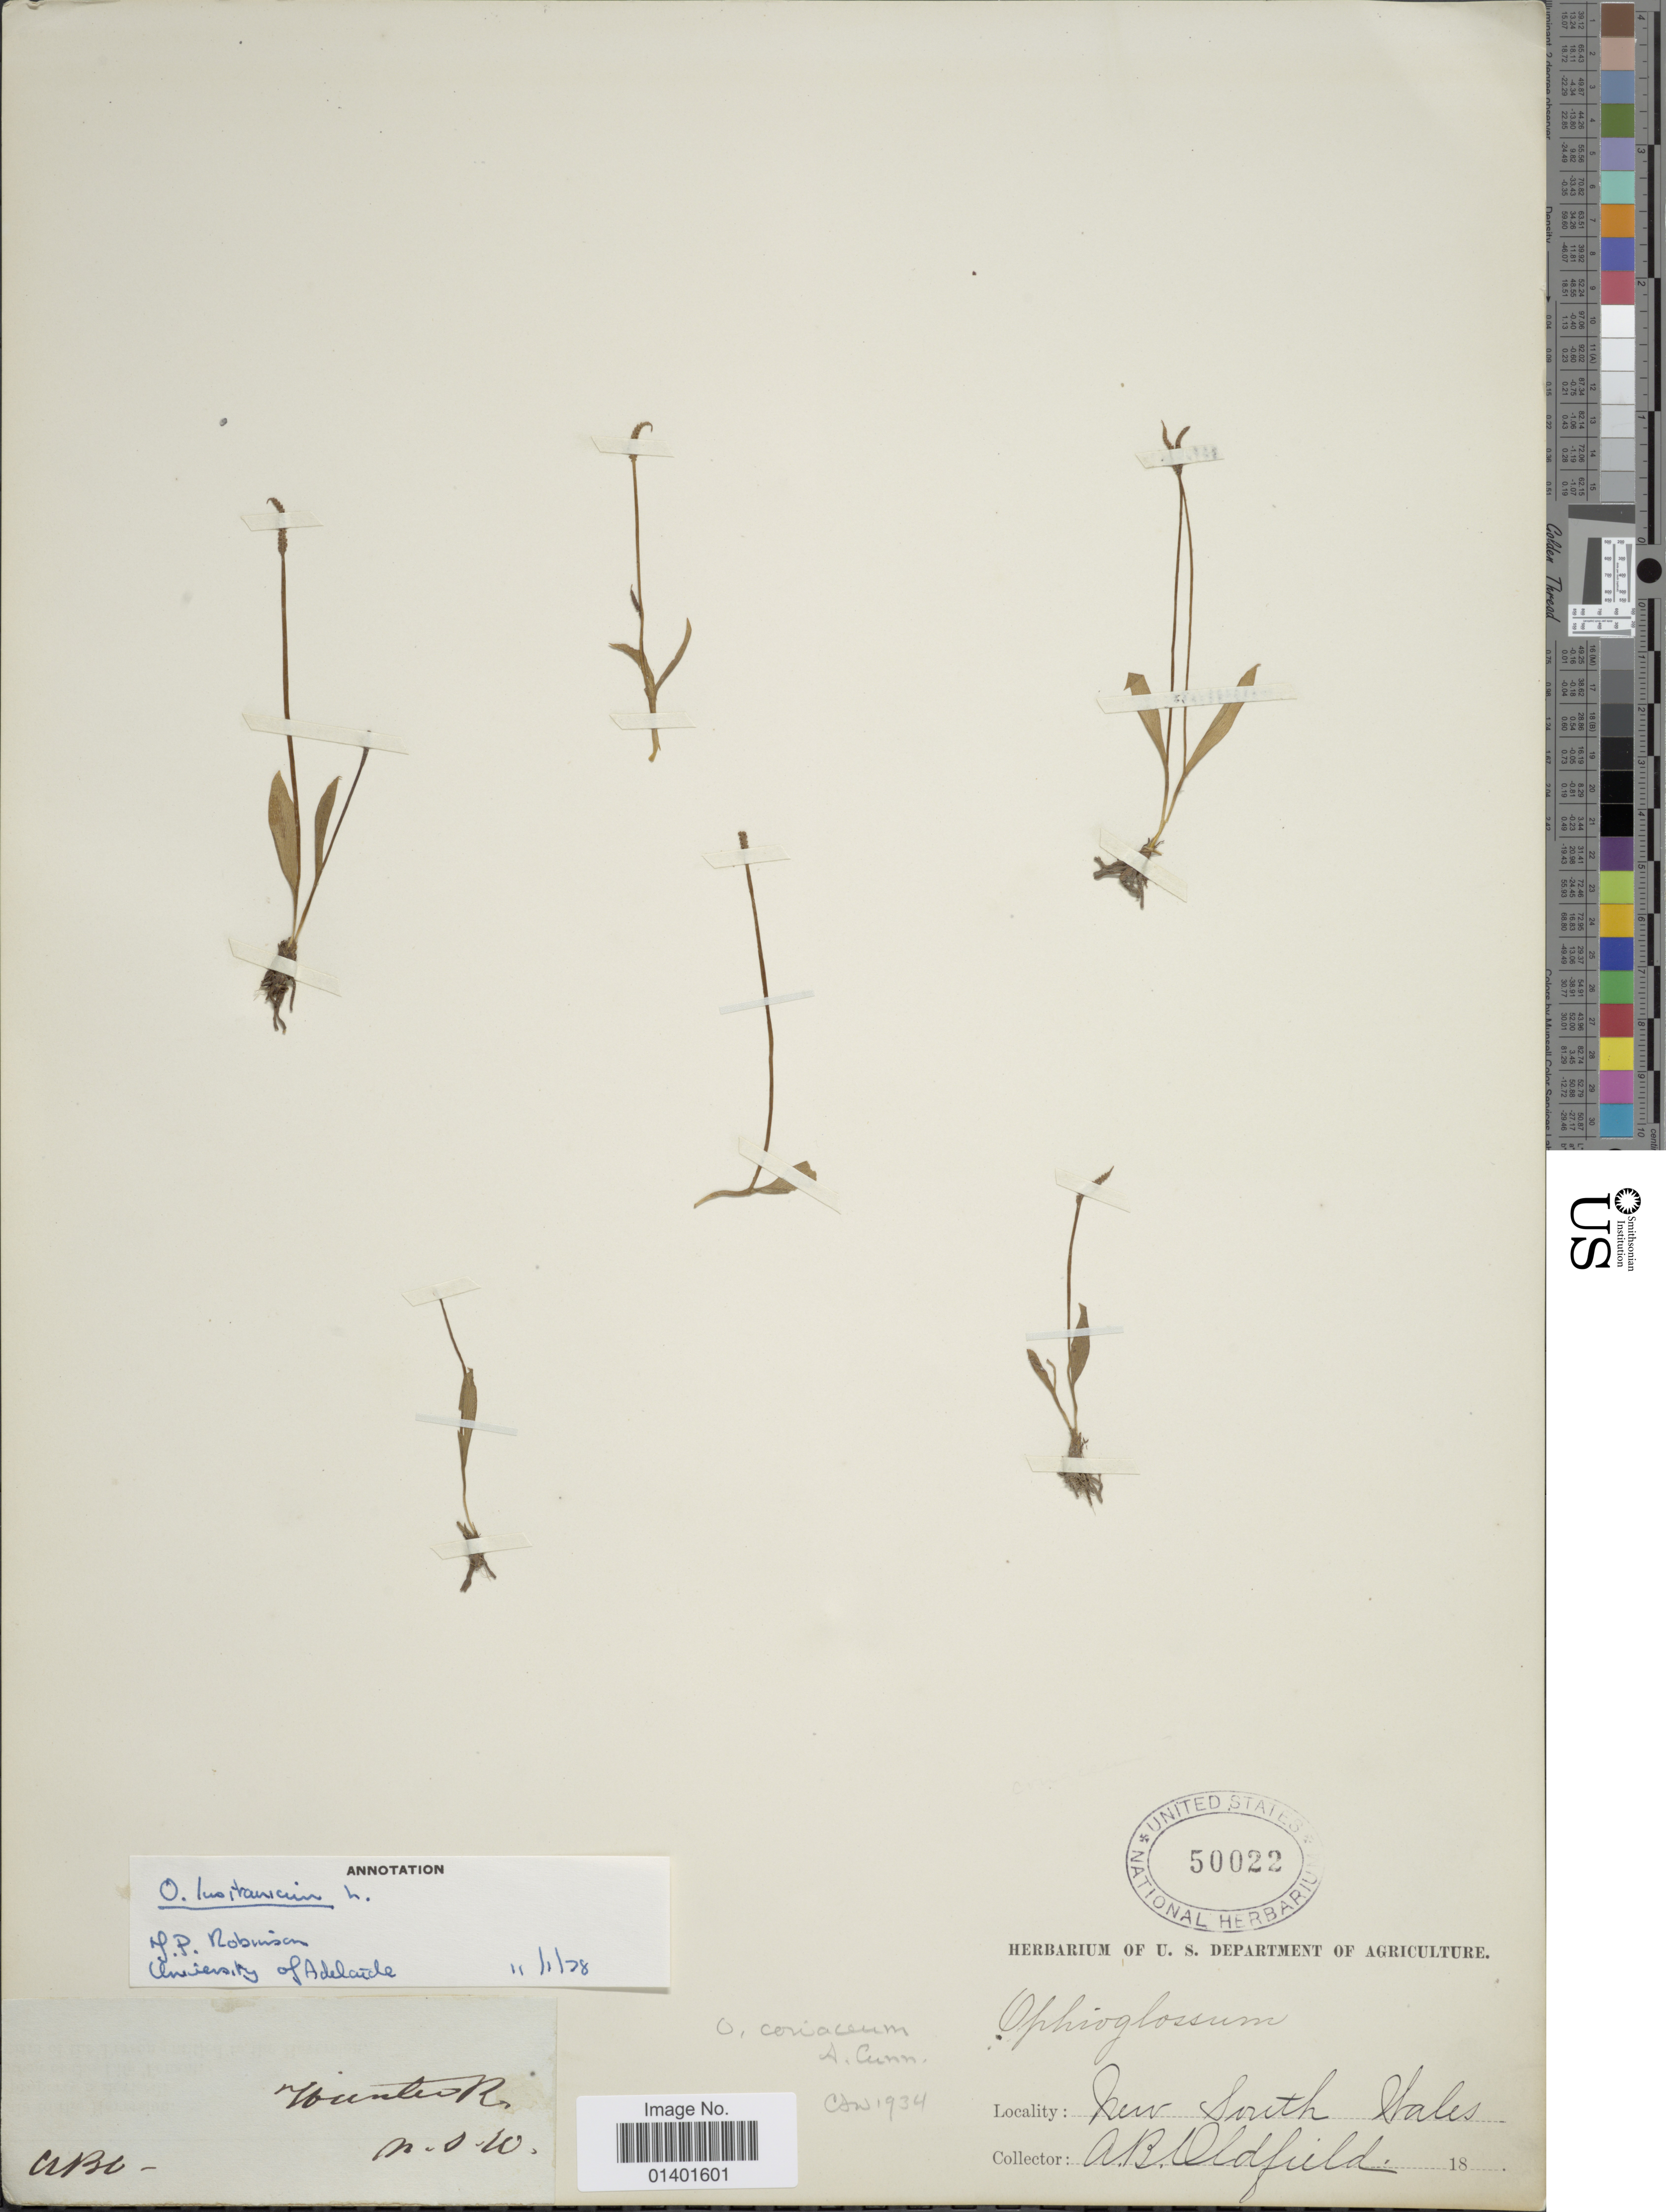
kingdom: Plantae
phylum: Tracheophyta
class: Polypodiopsida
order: Ophioglossales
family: Ophioglossaceae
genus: Ophioglossum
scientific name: Ophioglossum coriaceum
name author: A. Cunn.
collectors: A. Oldfield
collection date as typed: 18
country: Australia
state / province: New South Wales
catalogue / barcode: US 50022